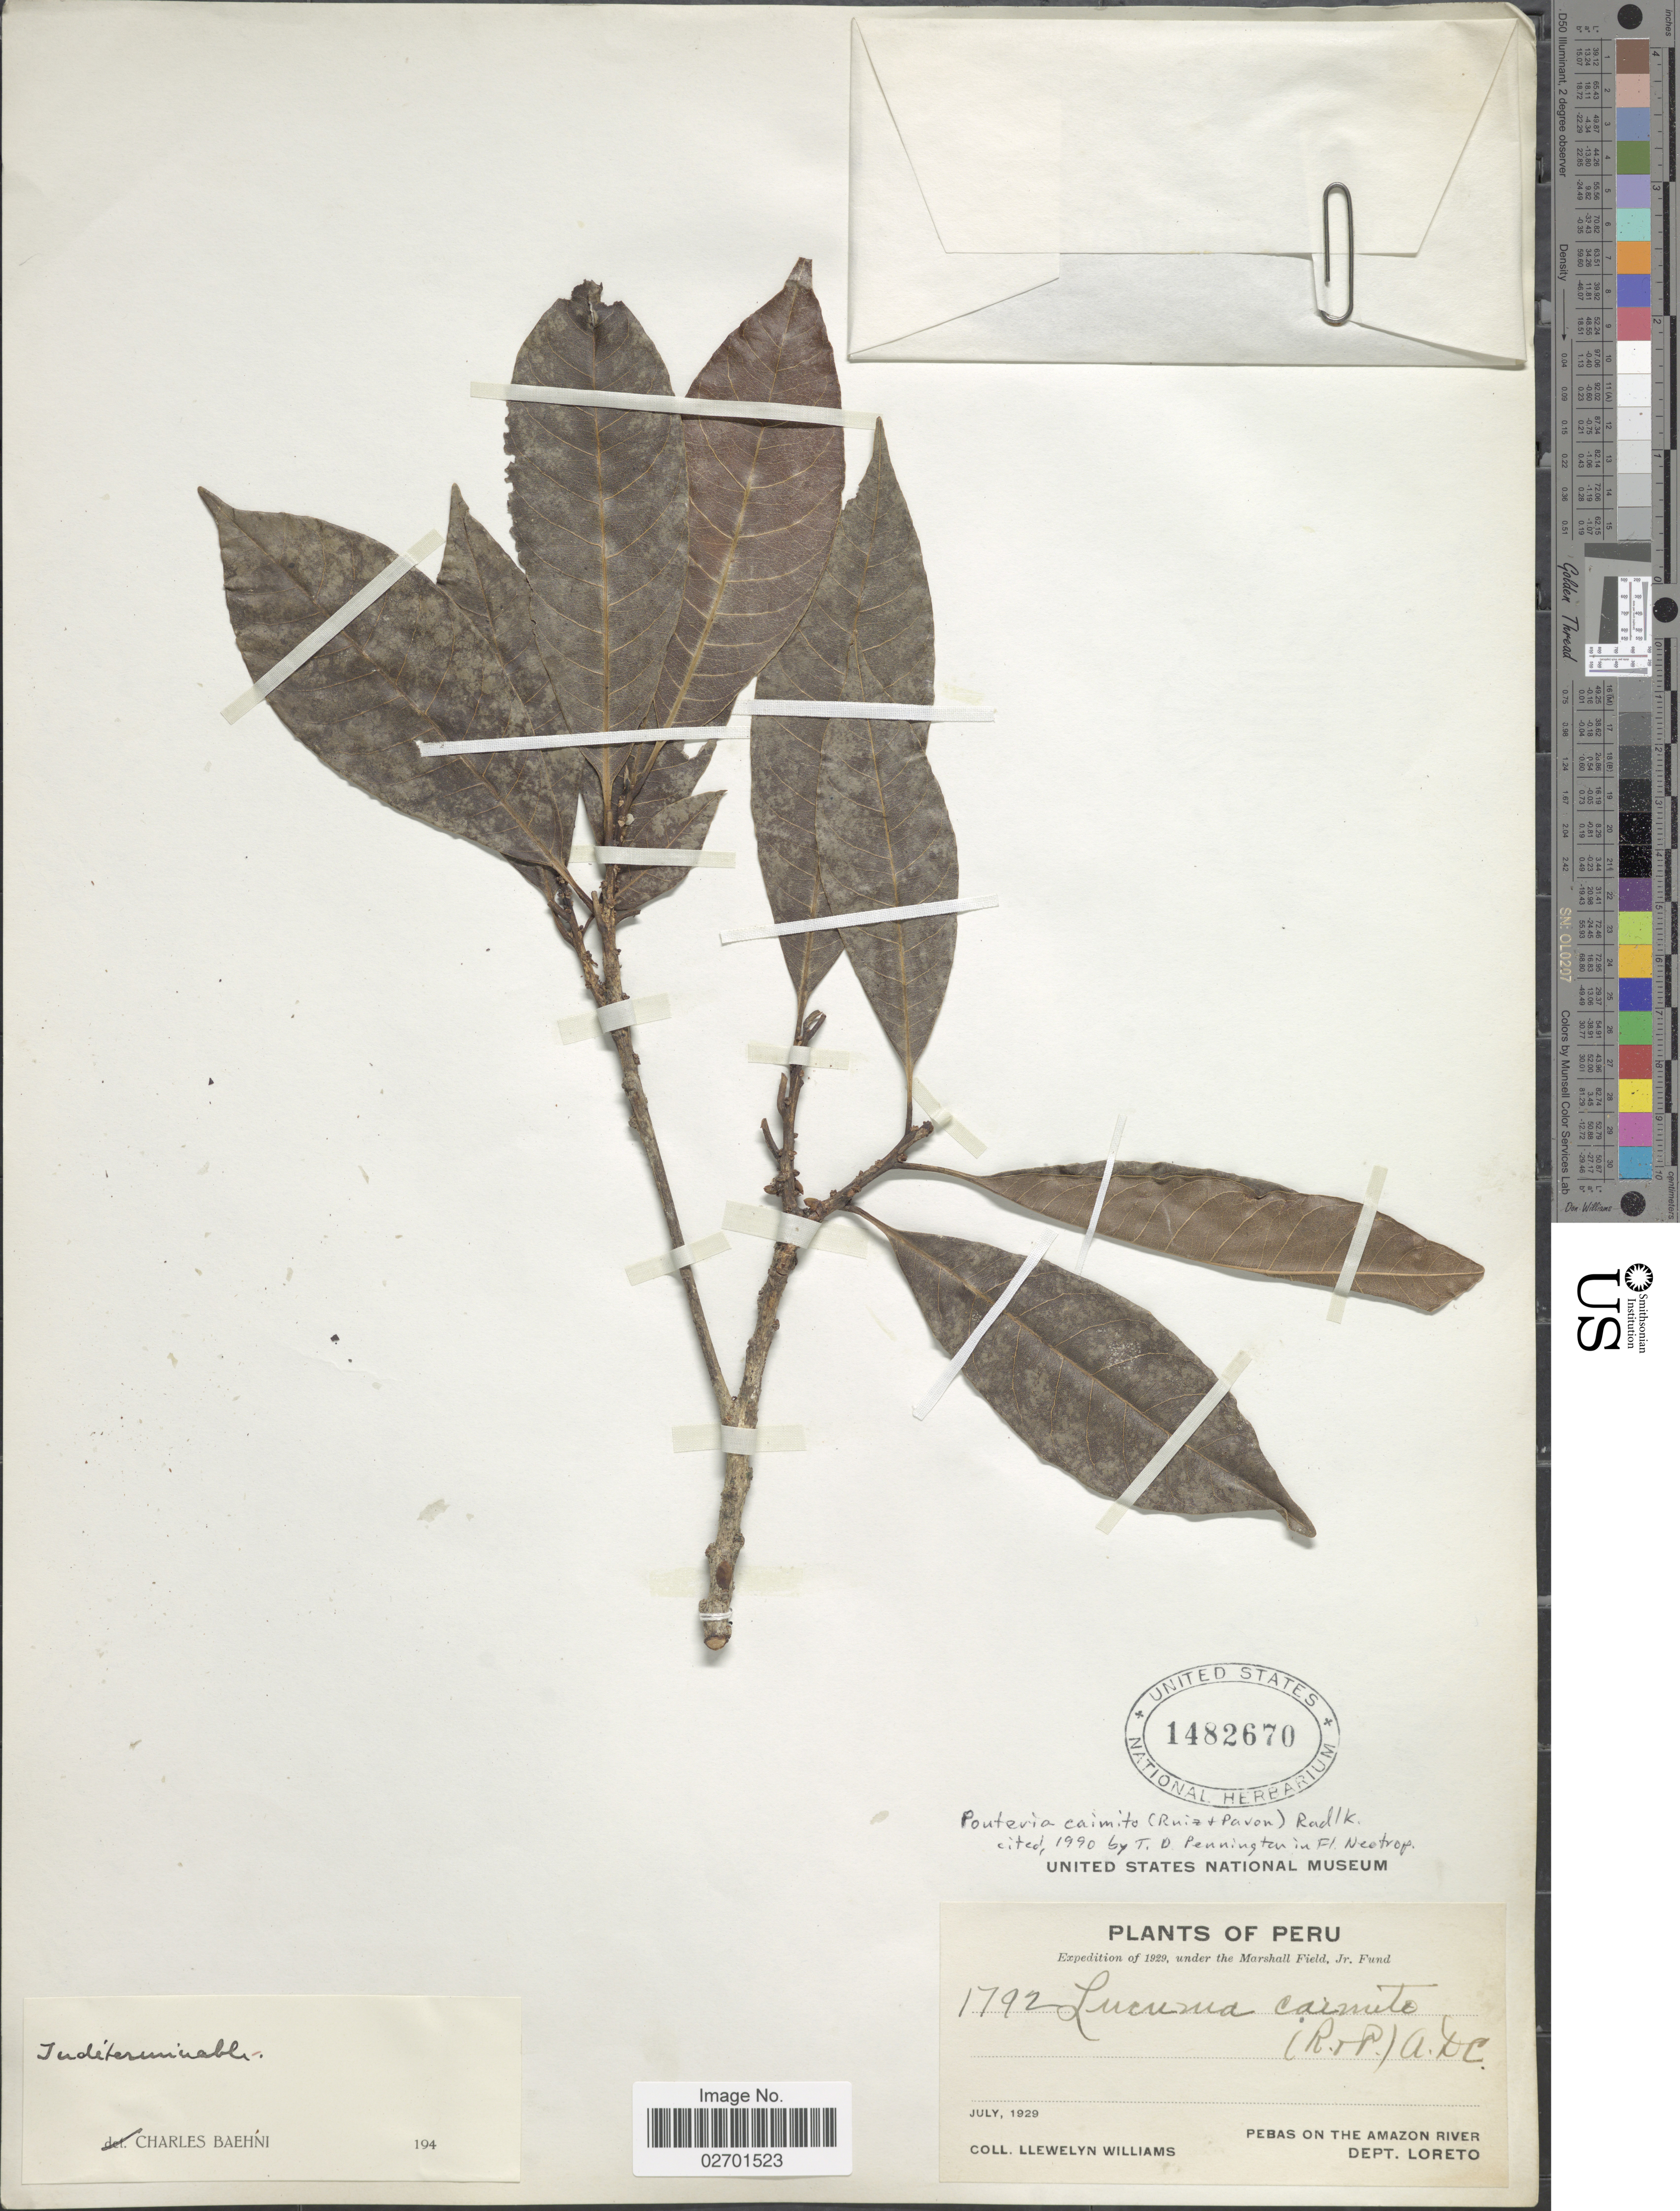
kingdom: Plantae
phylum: Tracheophyta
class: Magnoliopsida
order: Ericales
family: Sapotaceae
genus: Pouteria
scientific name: Pouteria caimito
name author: (Ruiz & Pav.) Radlk.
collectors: Ll. Williams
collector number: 1792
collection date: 1929-07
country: Peru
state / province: Loreto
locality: Pebas on the Amazon River.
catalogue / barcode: US 1482670